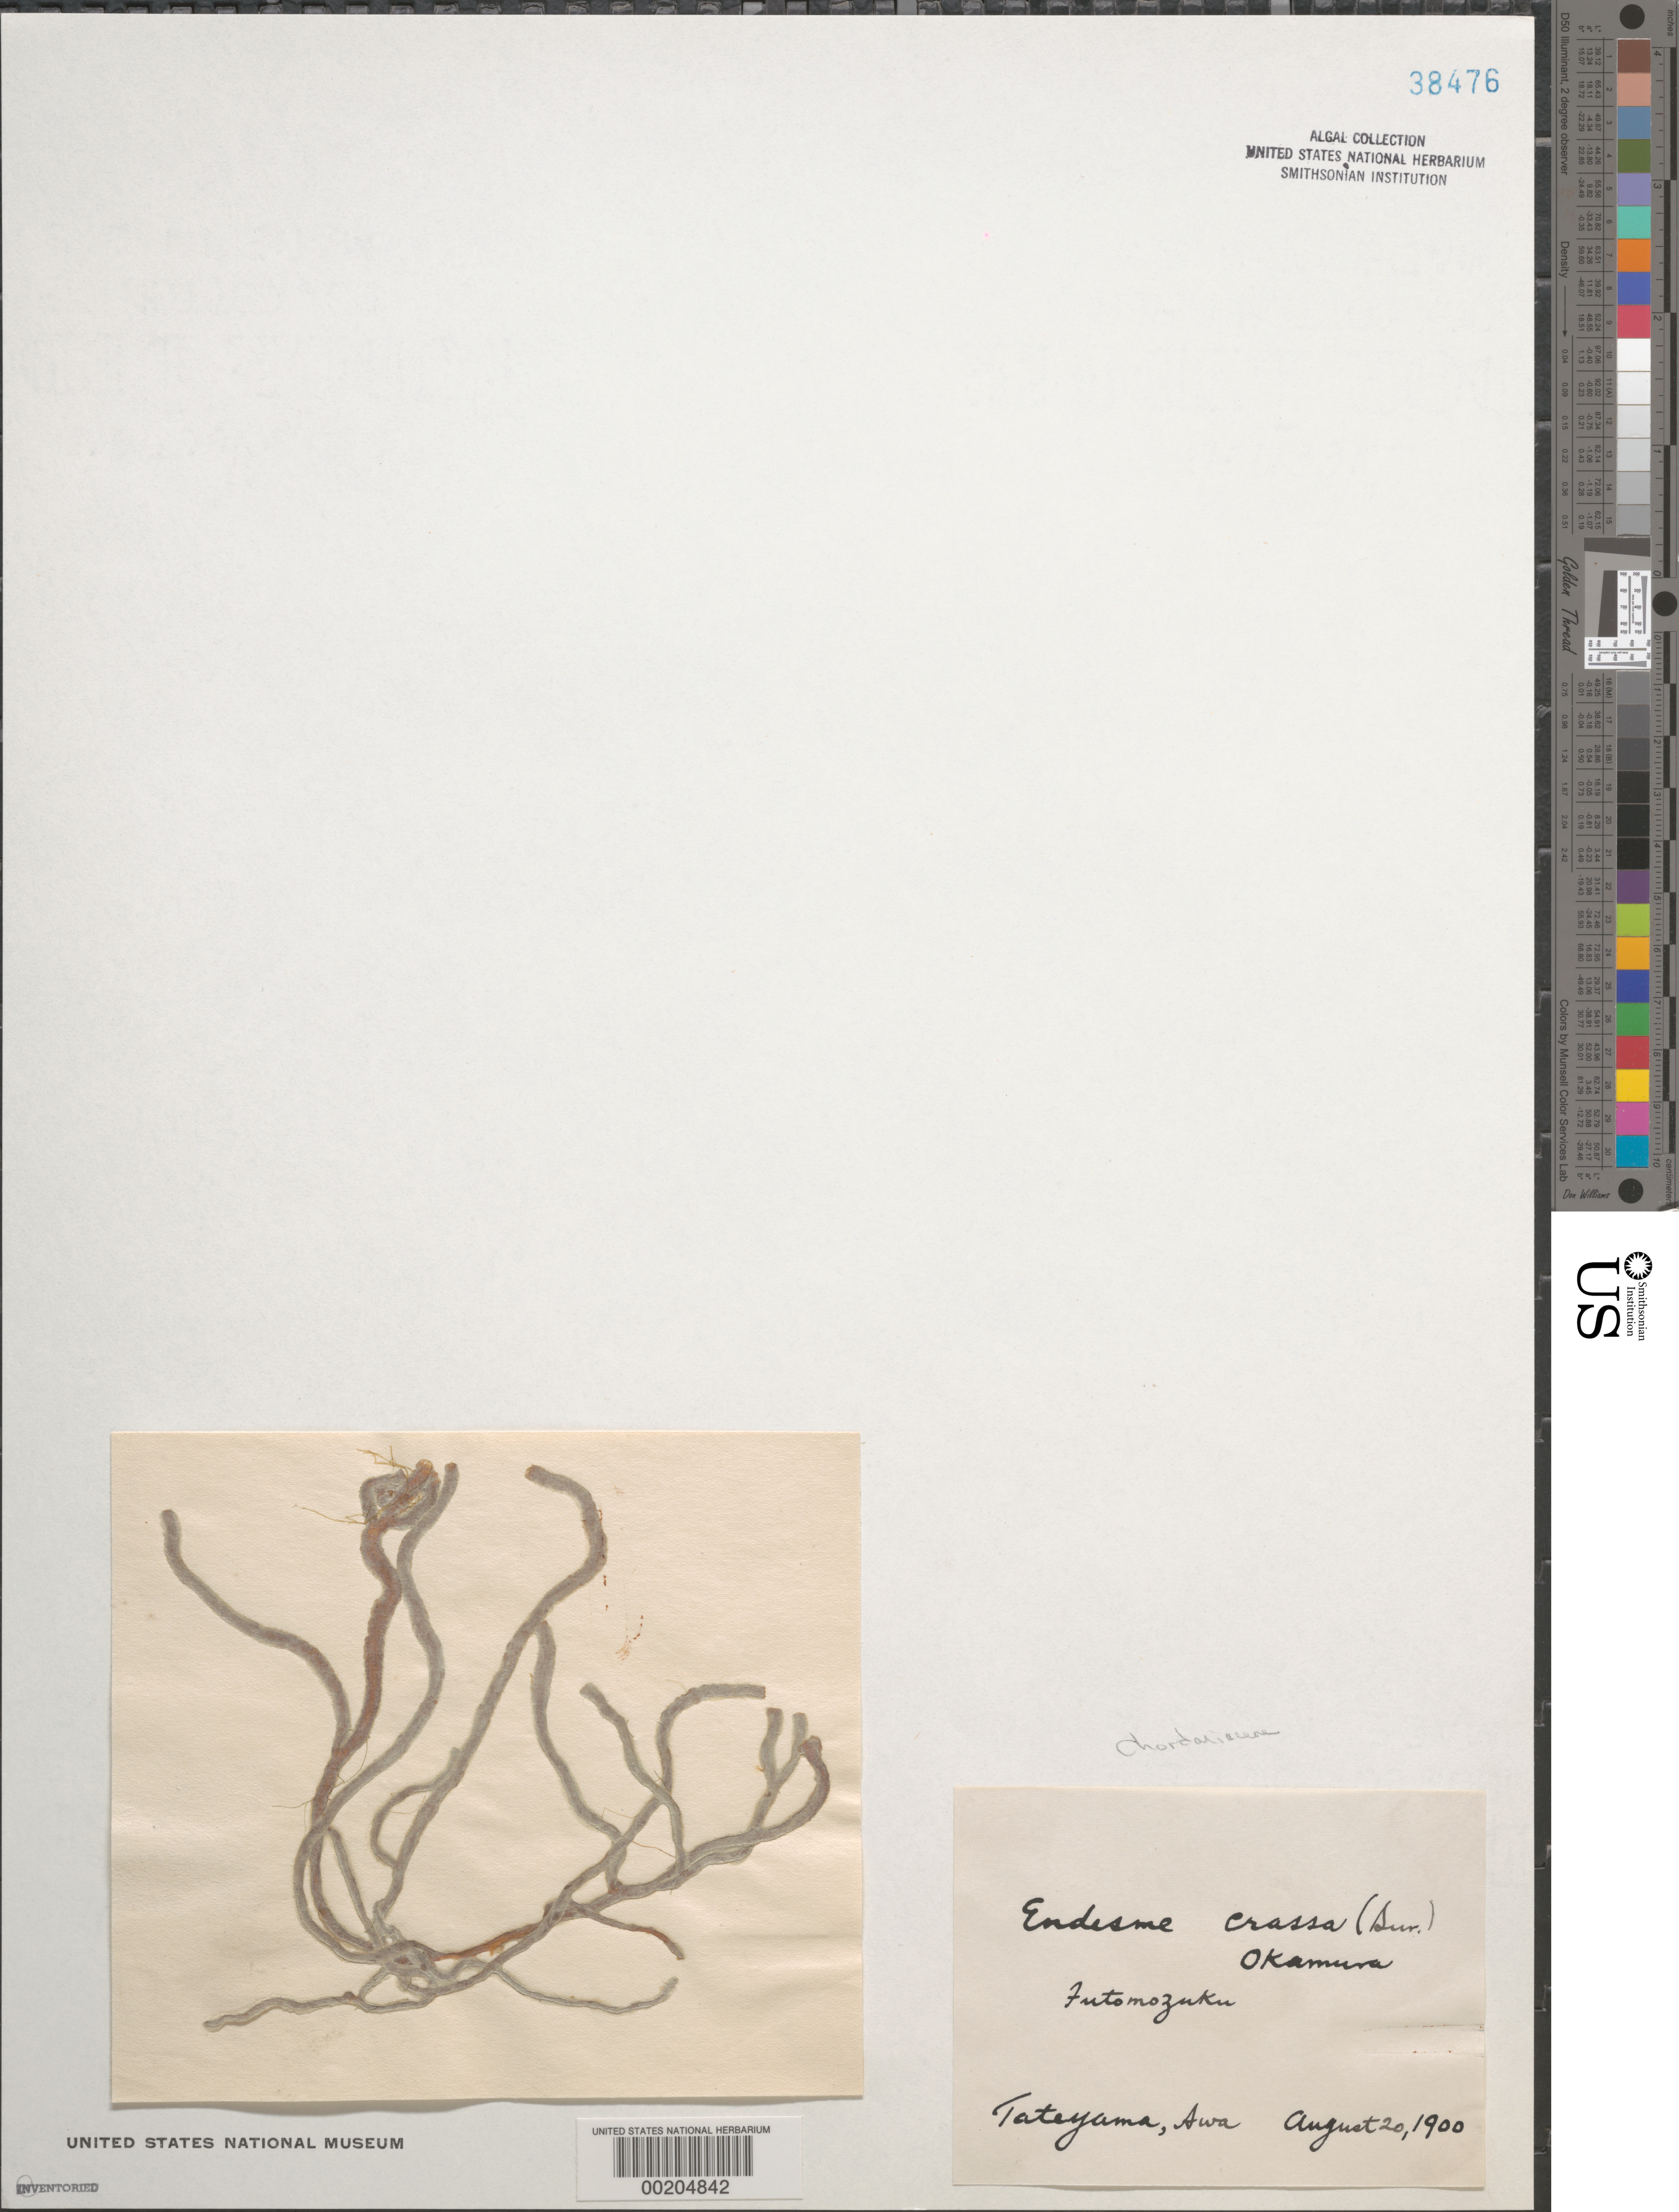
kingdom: Chromista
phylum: Ochrophyta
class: Phaeophyceae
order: Ectocarpales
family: Chordariaceae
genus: Tinocladia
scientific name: Tinocladia crassa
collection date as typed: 20 Aug 1900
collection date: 1900-08-20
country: Japan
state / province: Tiba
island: Honshu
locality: Tateyama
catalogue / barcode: US 38476